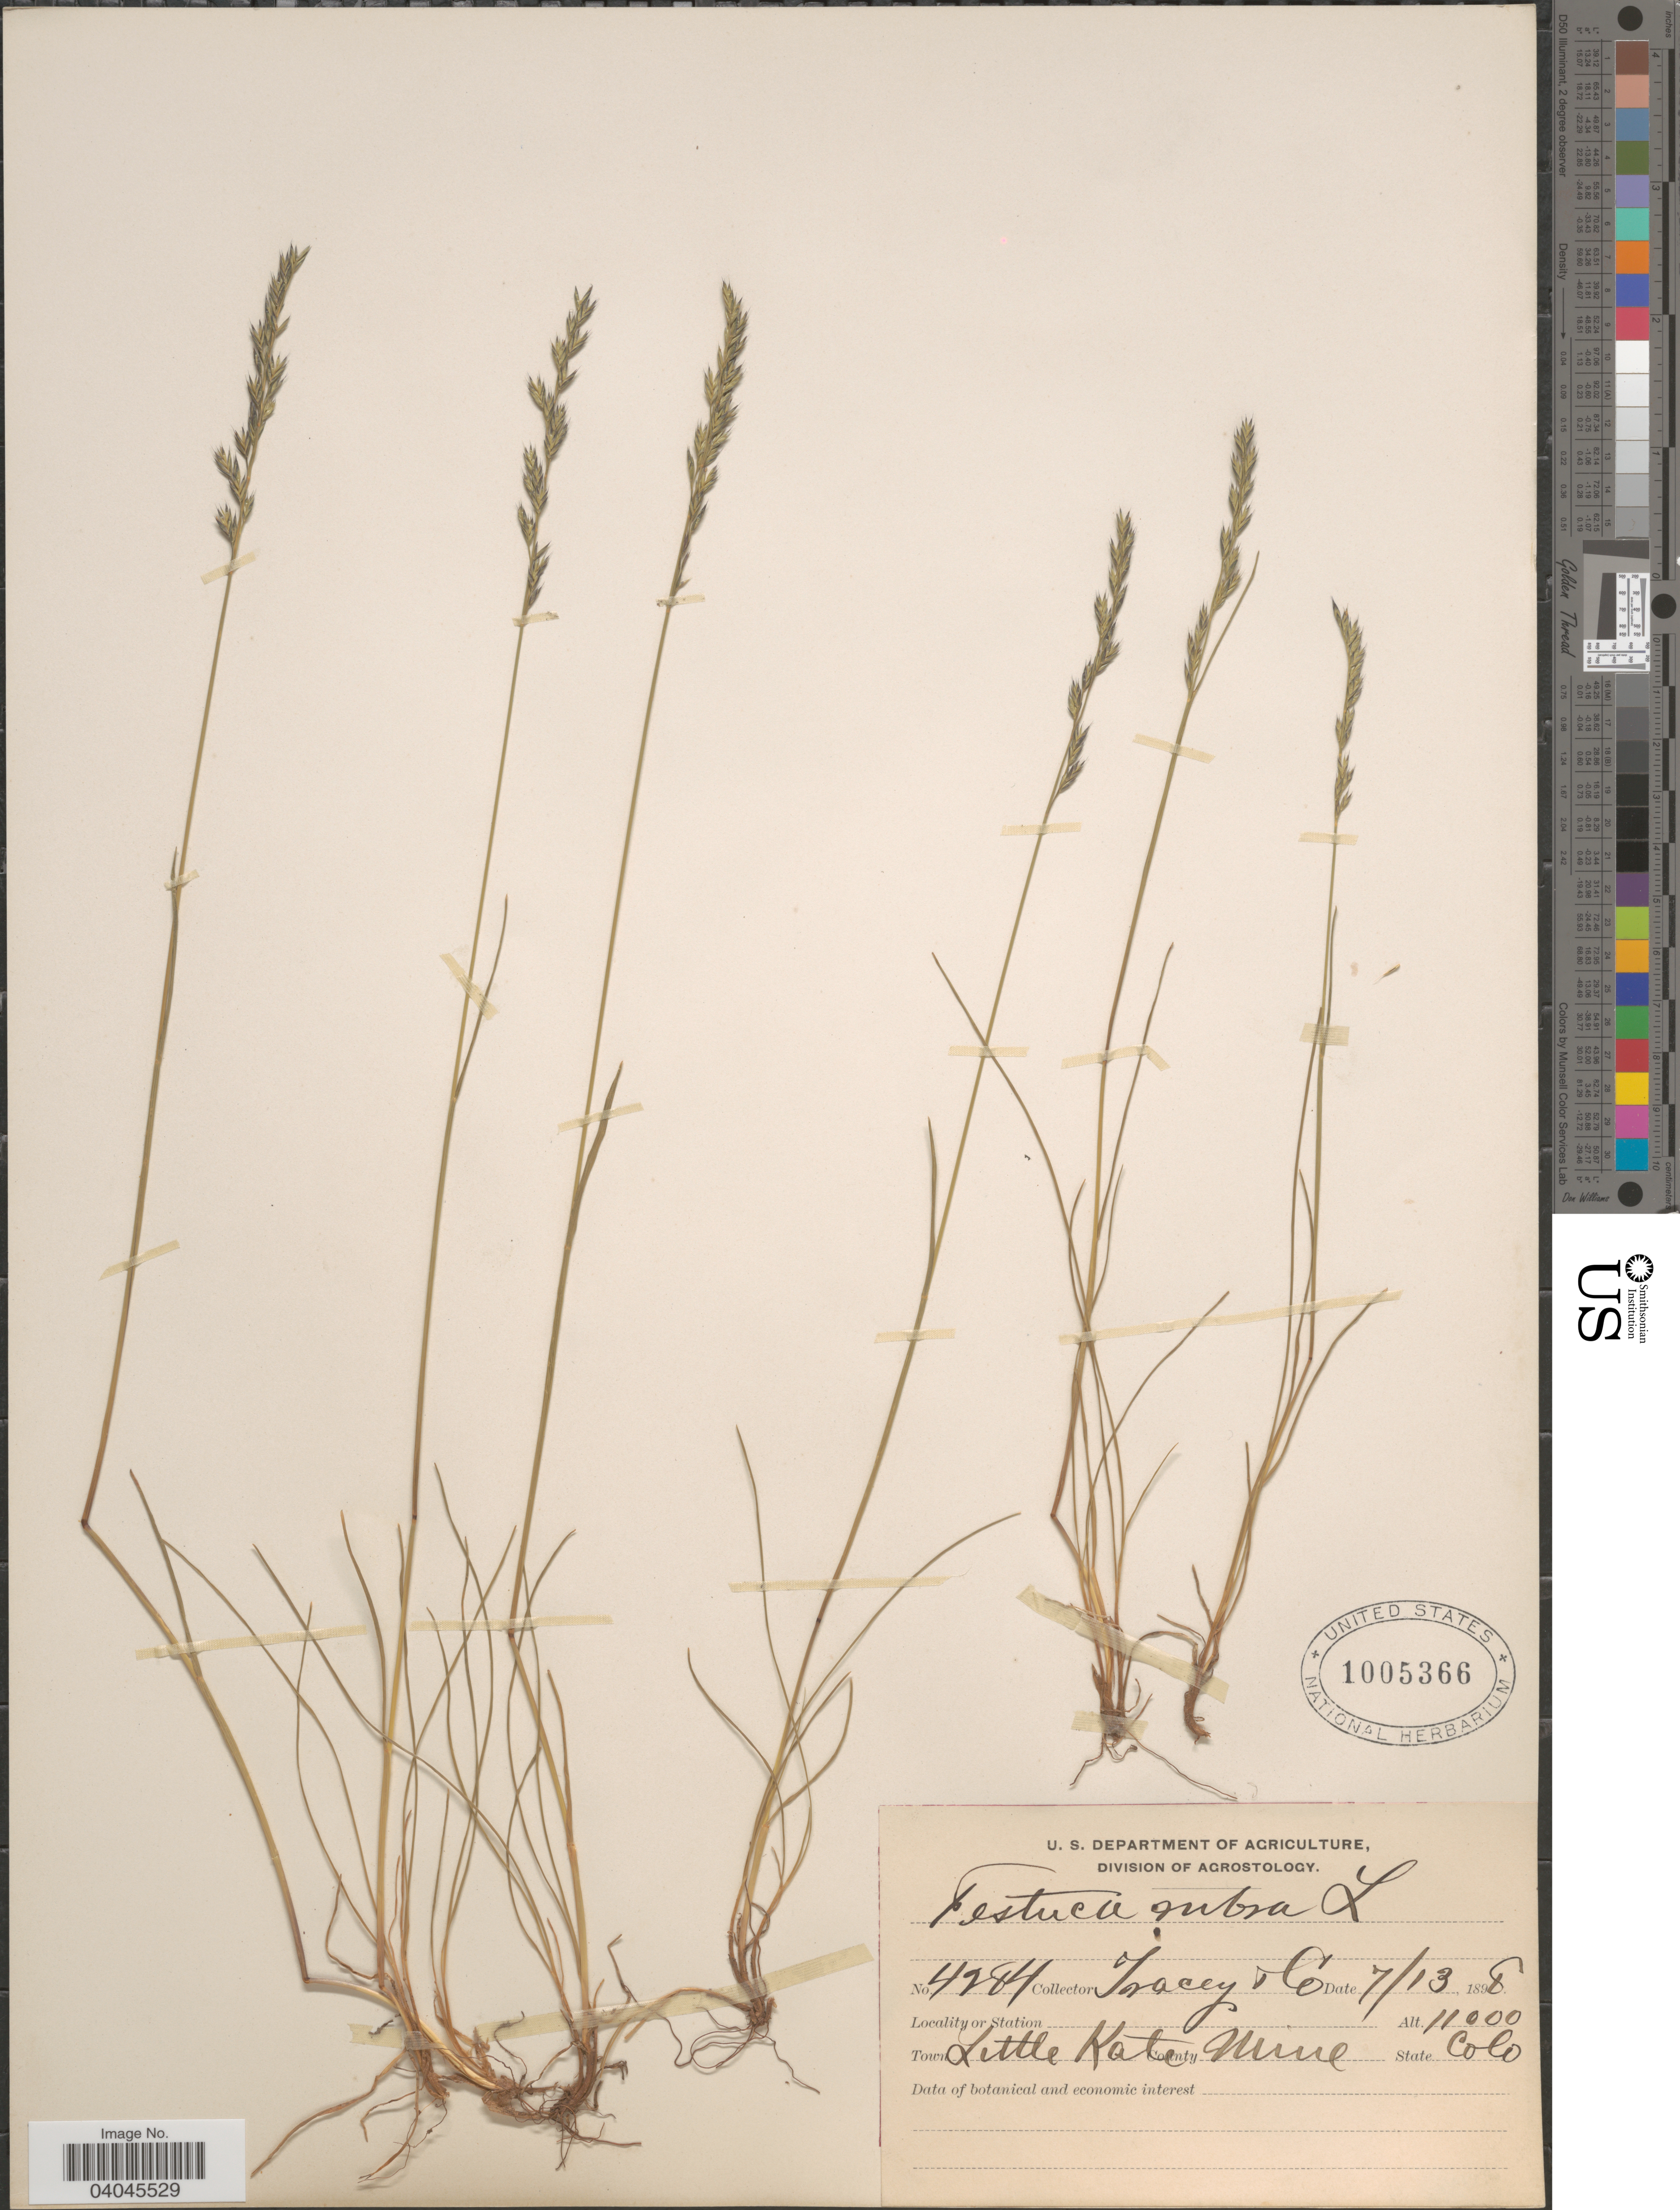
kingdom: Plantae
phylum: Tracheophyta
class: Liliopsida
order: Poales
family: Poaceae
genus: Festuca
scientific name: Festuca rubra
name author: L.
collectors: Tracey & et al.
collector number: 4284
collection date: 1898-07-13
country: United States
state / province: Colorado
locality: Little Kate Mine.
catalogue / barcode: US 1005366